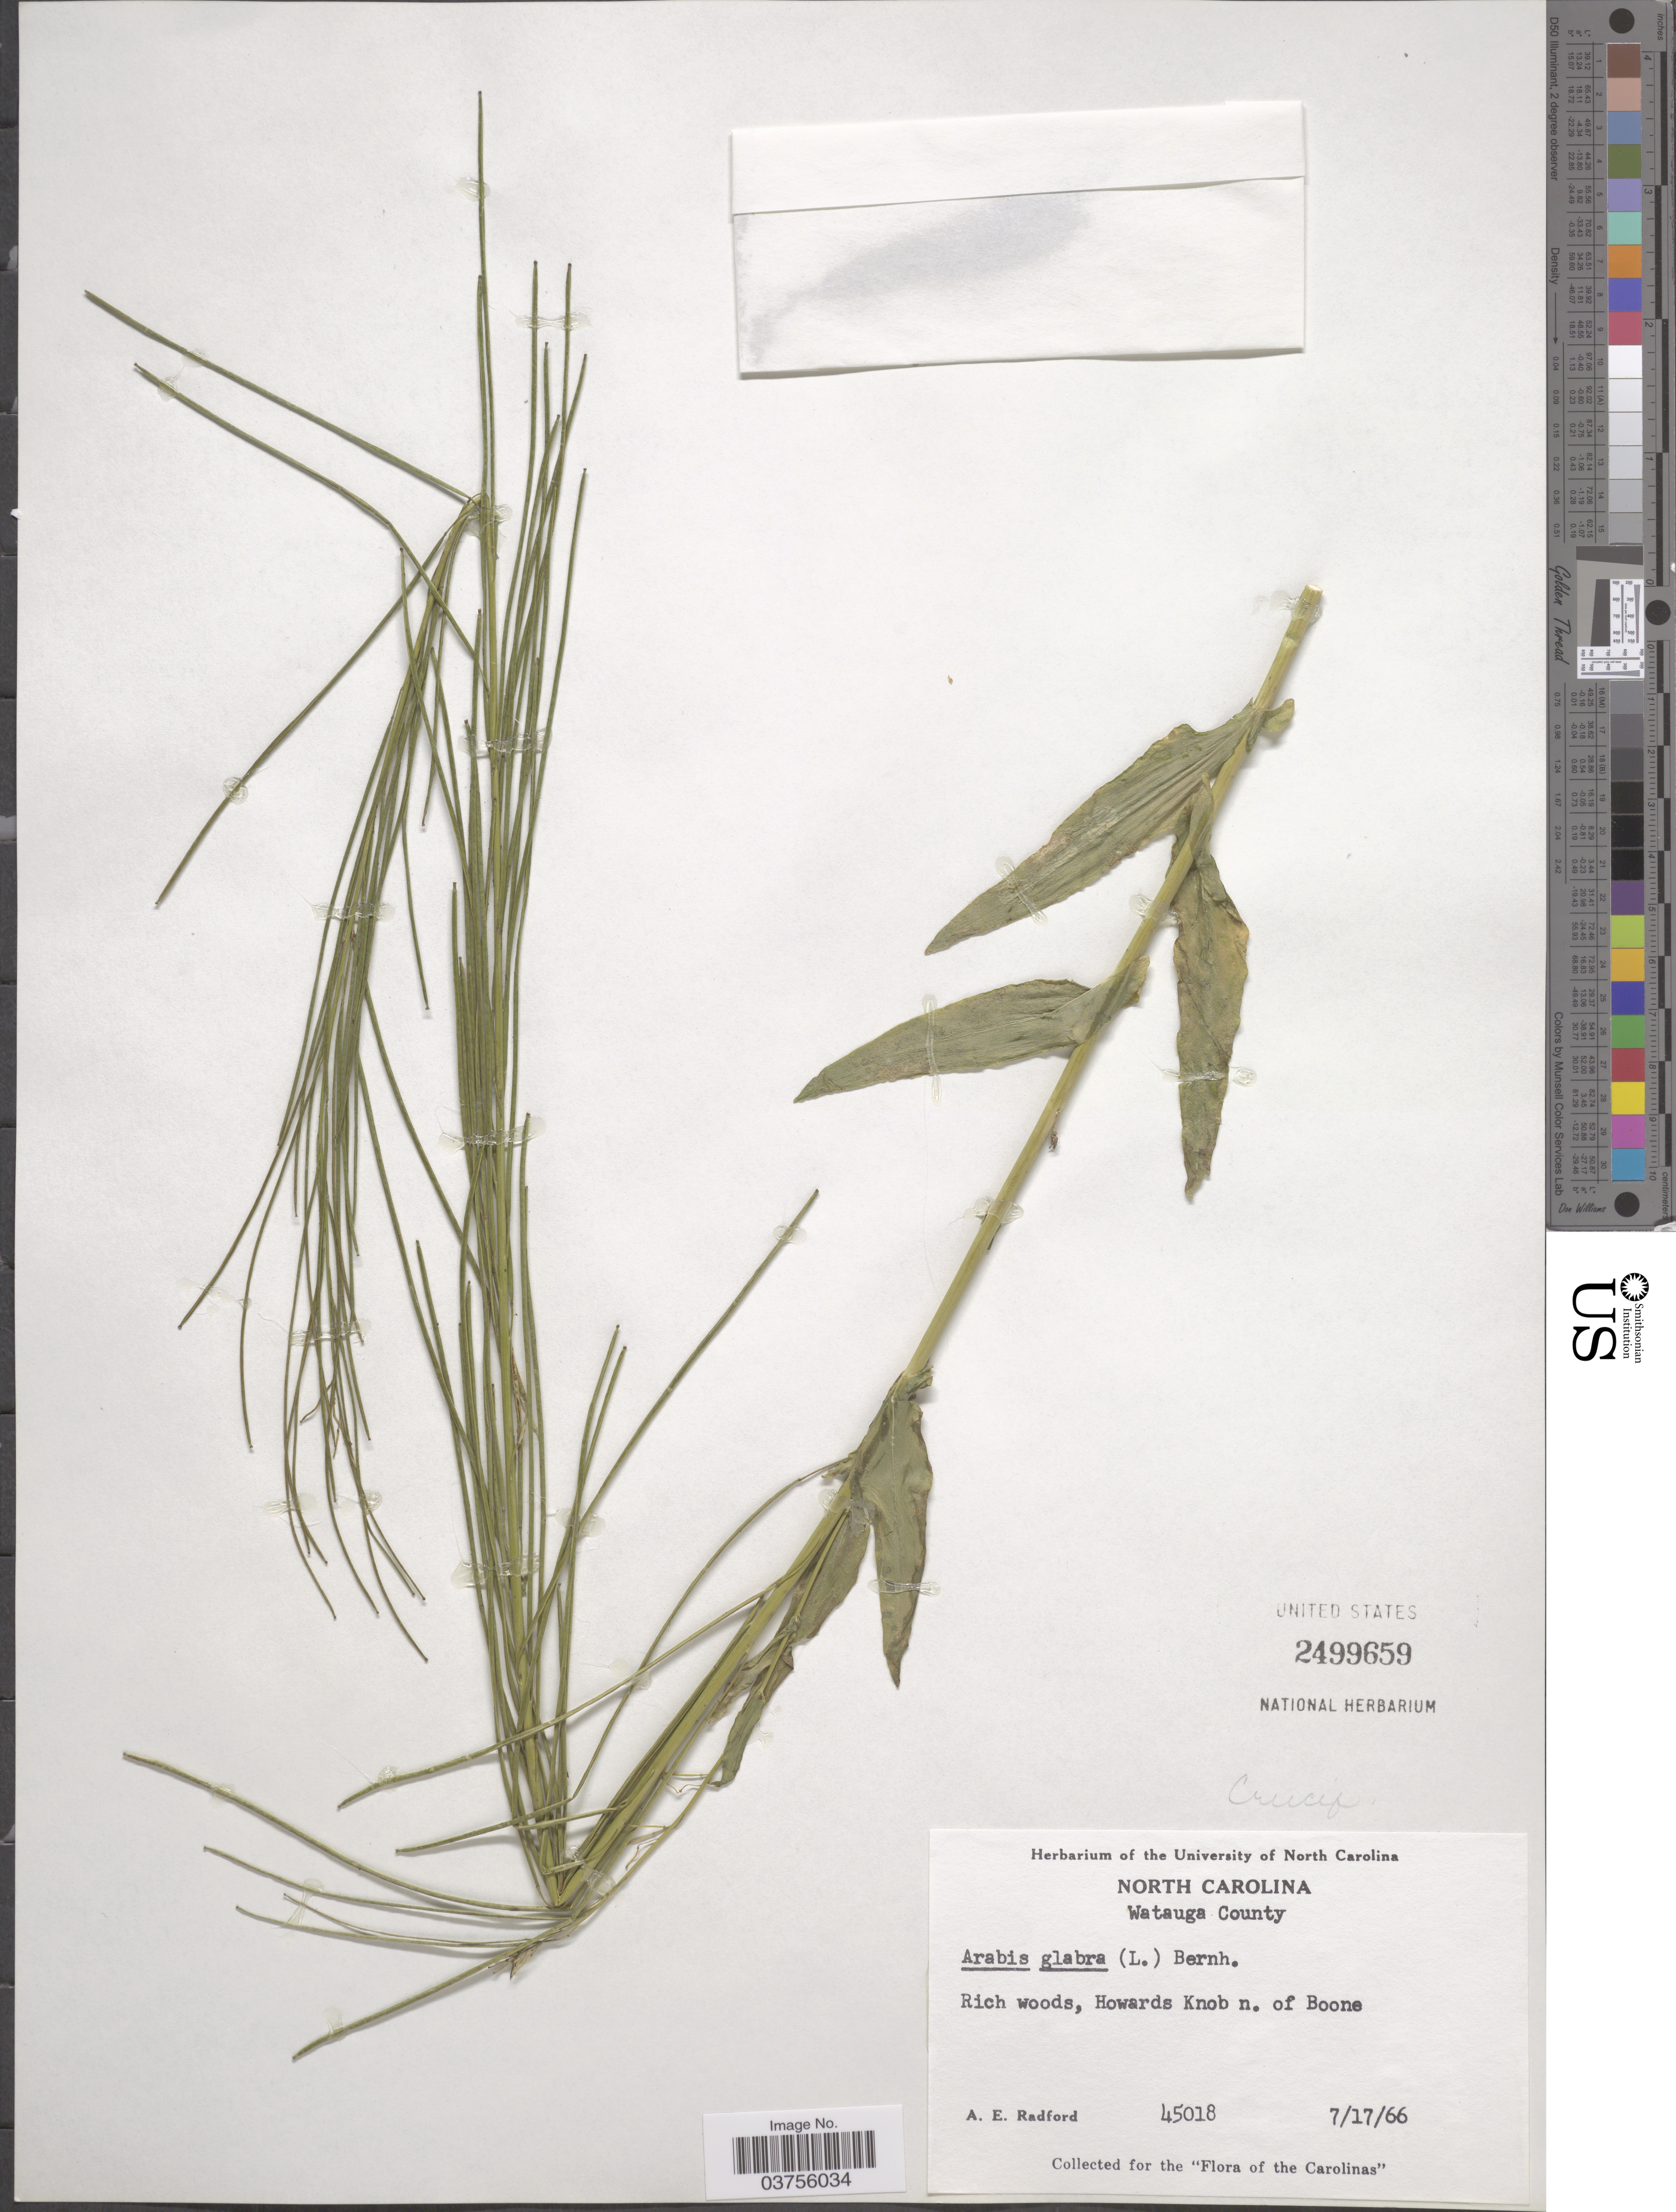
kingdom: Plantae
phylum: Tracheophyta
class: Magnoliopsida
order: Brassicales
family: Brassicaceae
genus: Turritis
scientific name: Turritis glabra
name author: L.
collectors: A. E. Radford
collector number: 45018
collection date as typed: Transcribed d/m/y: 17/7/66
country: United States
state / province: North Carolina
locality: Watauga County. Rich woods, Howards Knob n. of Boone.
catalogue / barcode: US 2499659